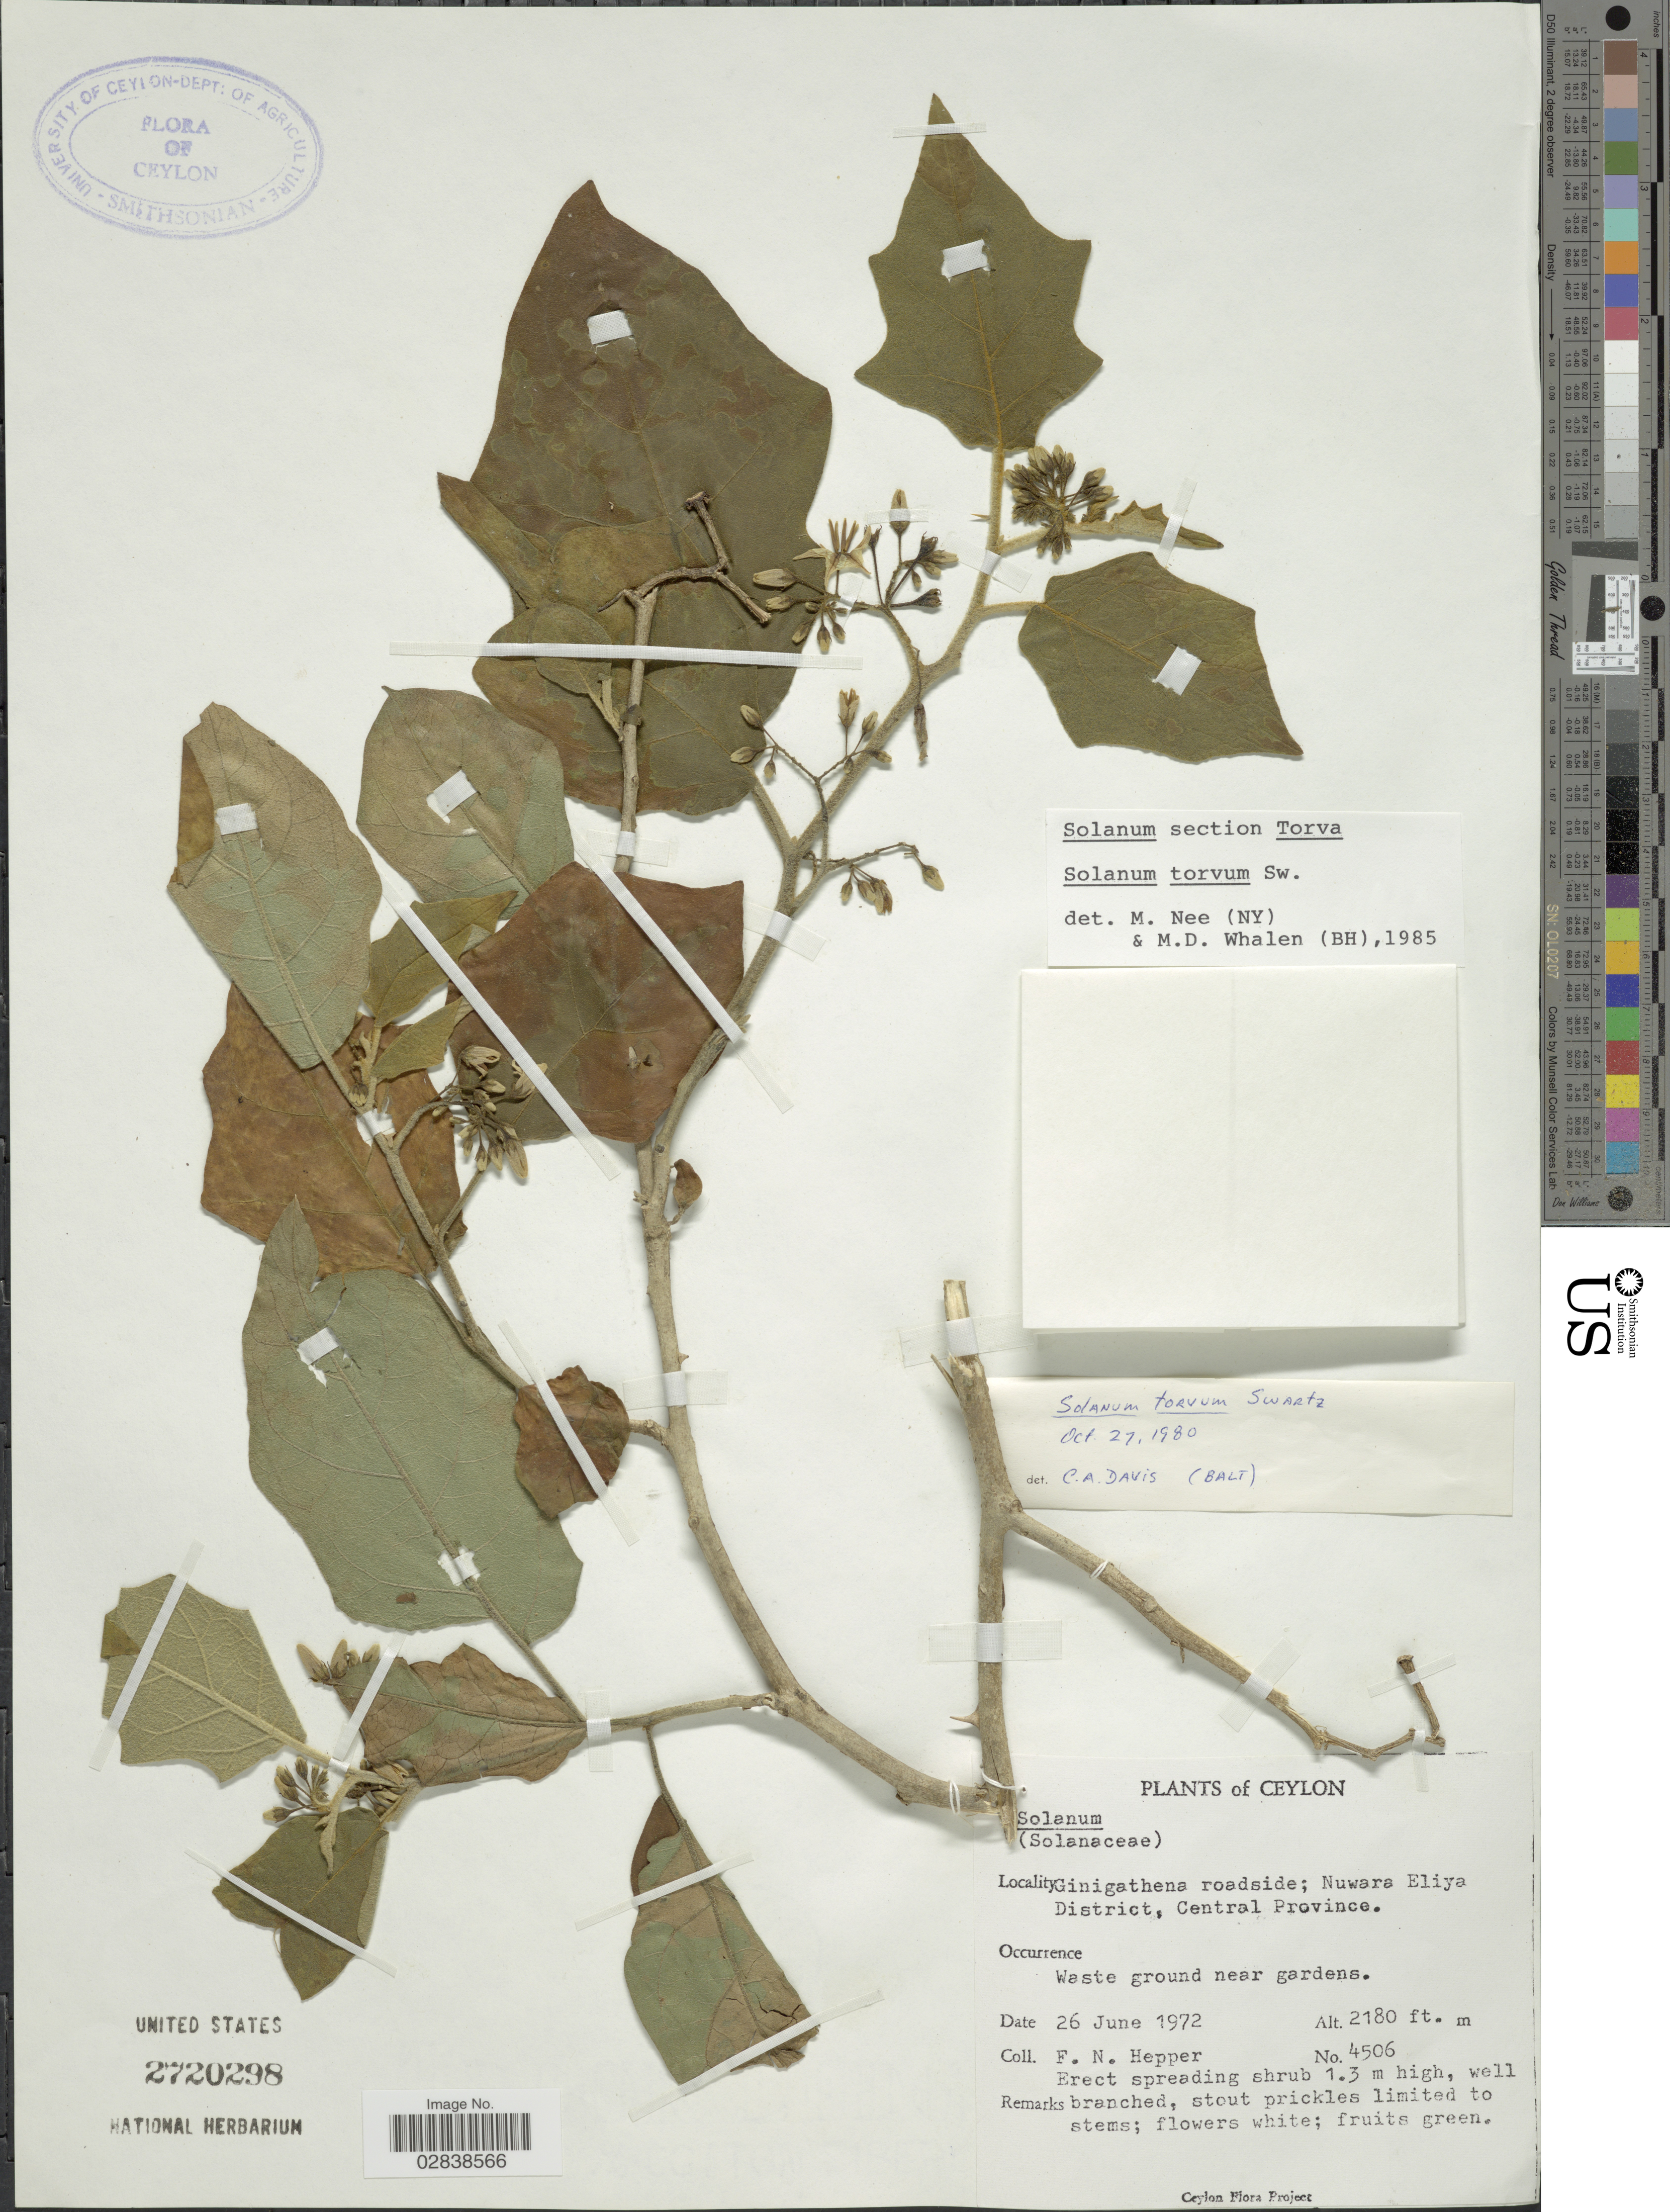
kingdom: Plantae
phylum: Tracheophyta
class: Magnoliopsida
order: Solanales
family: Solanaceae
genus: Solanum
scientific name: Solanum torvum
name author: Sw.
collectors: F. Hepper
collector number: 4506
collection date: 1972-06-26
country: Sri Lanka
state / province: Central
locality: Ceylon, Ginigathena roadside; Nuwara Eliya District, Central Province.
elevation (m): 664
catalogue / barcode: US 2720298